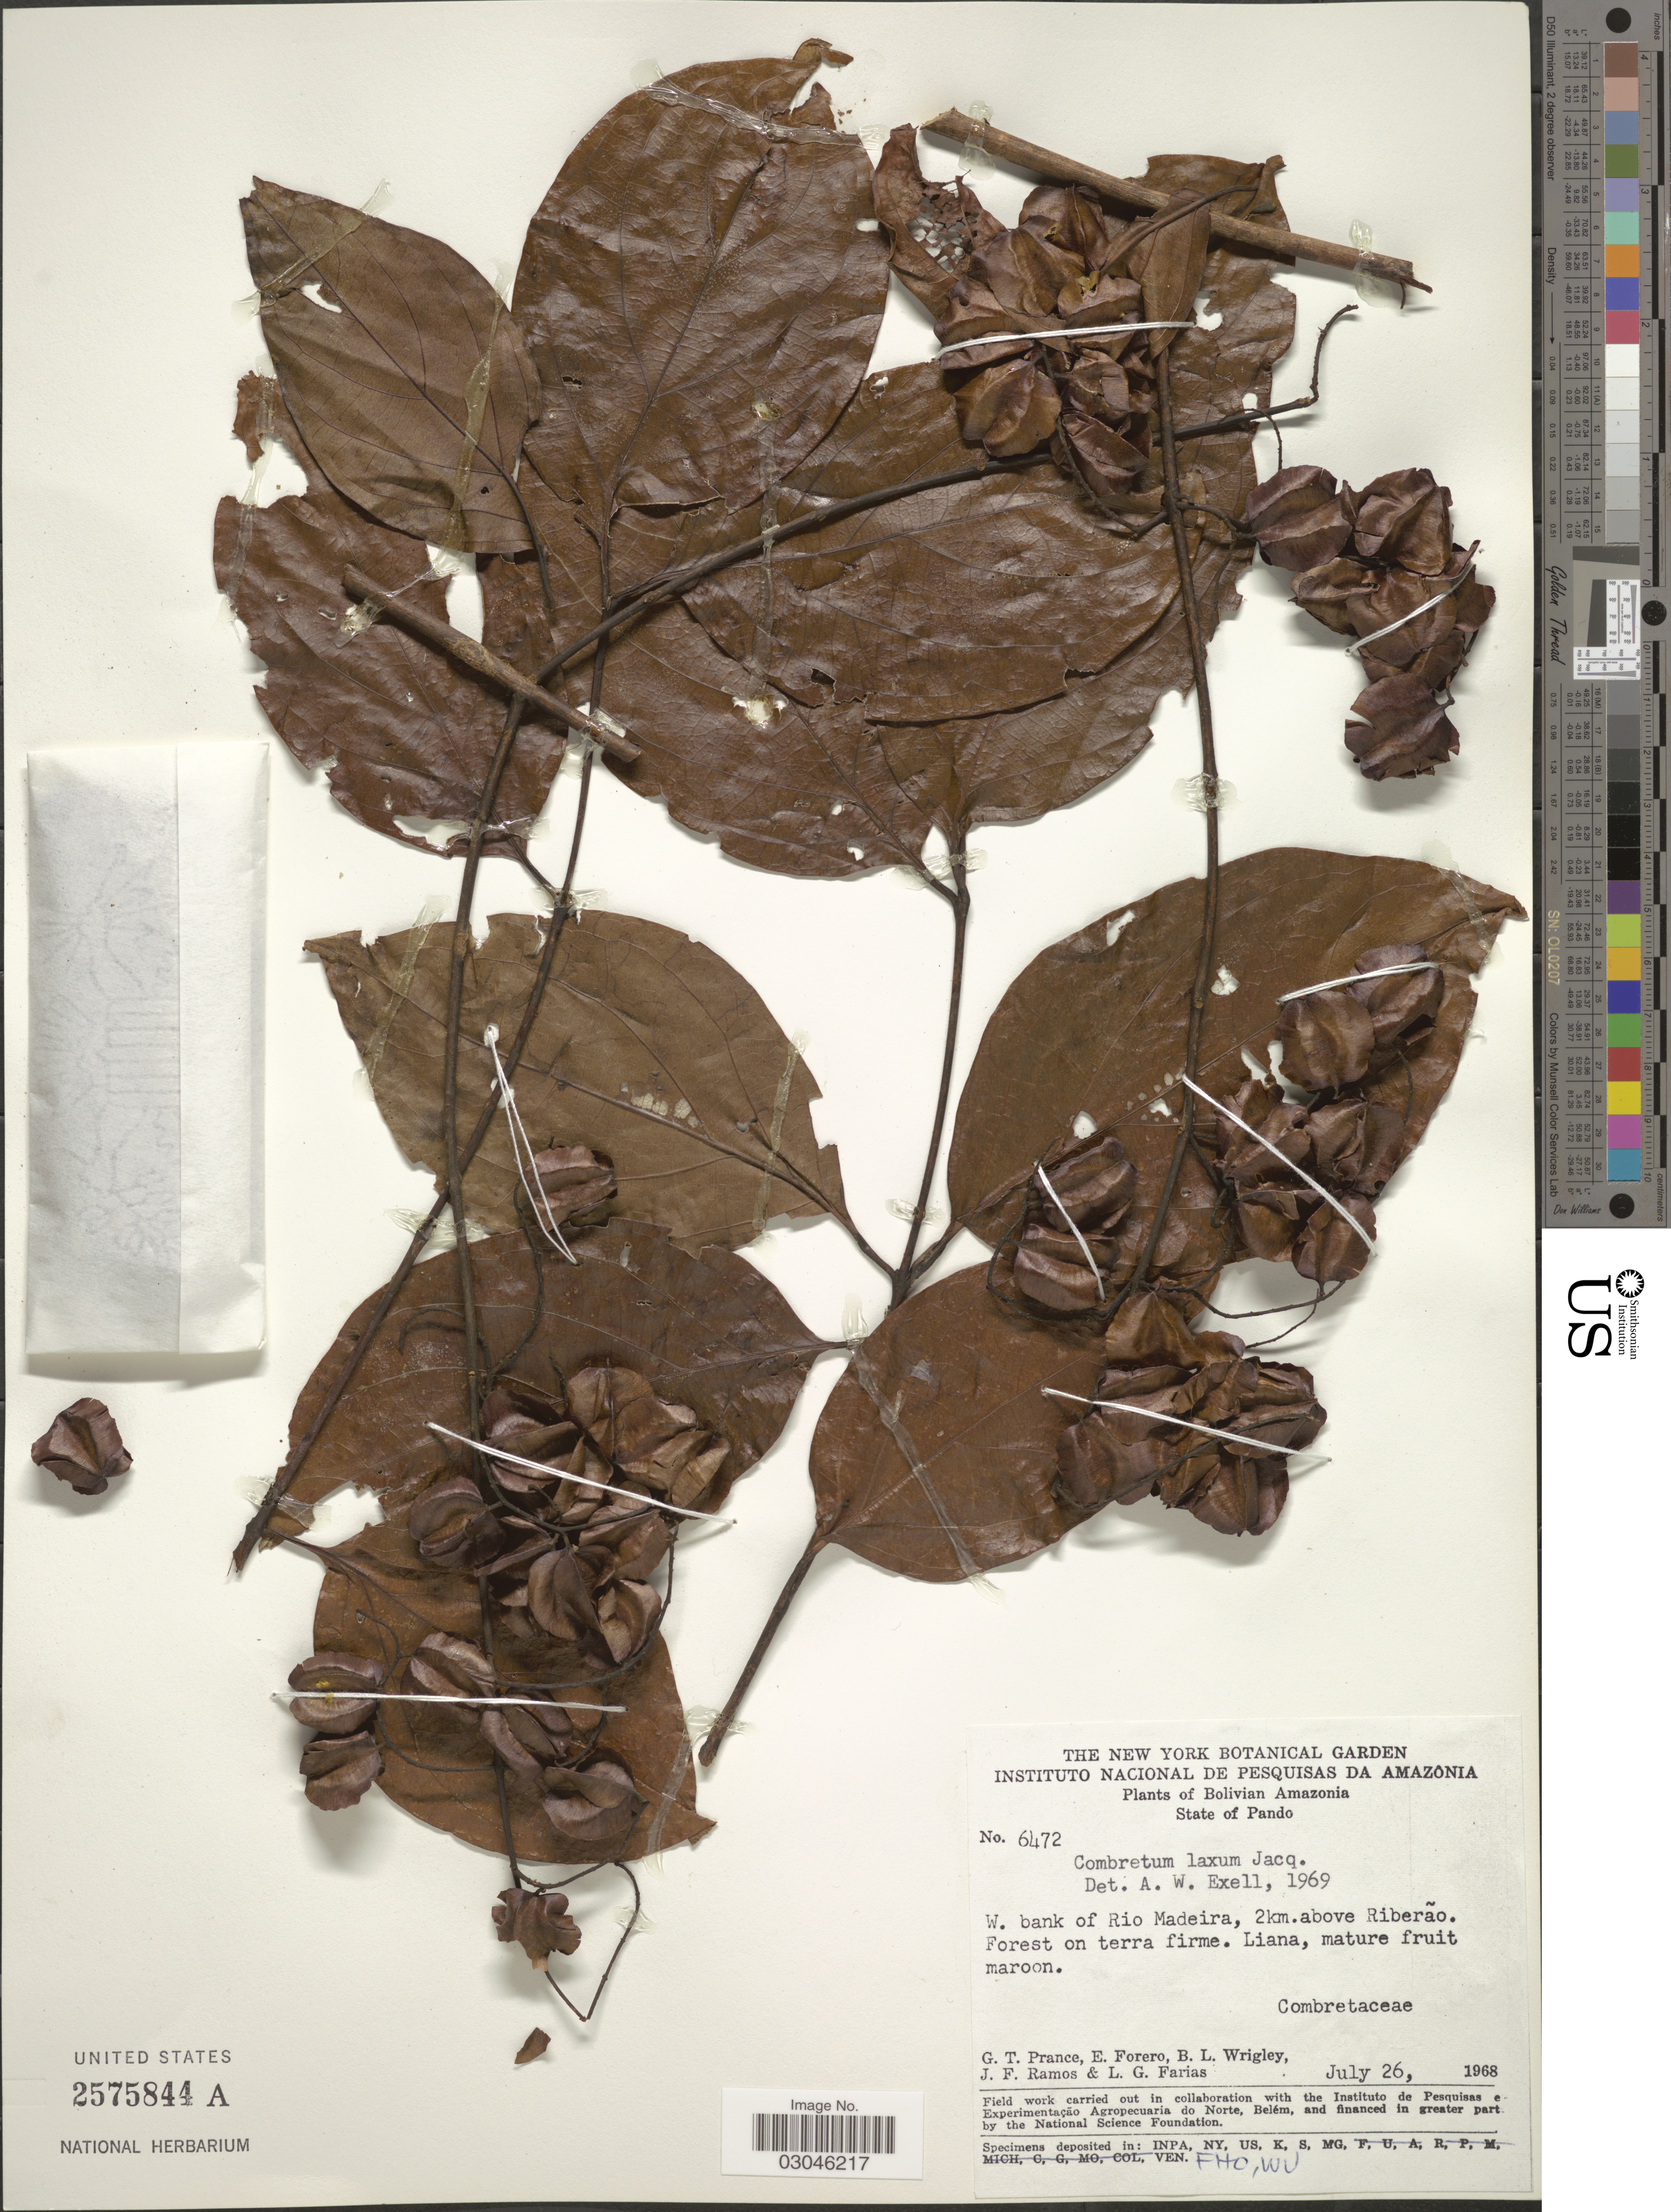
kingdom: Plantae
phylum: Tracheophyta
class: Magnoliopsida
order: Myrtales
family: Combretaceae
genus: Combretum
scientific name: Combretum laxum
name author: Jacq.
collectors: G. T. Prance, E. Forero, B. L. Wrigley, J. F. Ramos & L. G. Farias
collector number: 6472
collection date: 1968-07-26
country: Bolivia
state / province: Pando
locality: Bolivian Amazonia. W. bank of Rio Madeira, 2km. above Riberão.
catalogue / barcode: US 2575844A